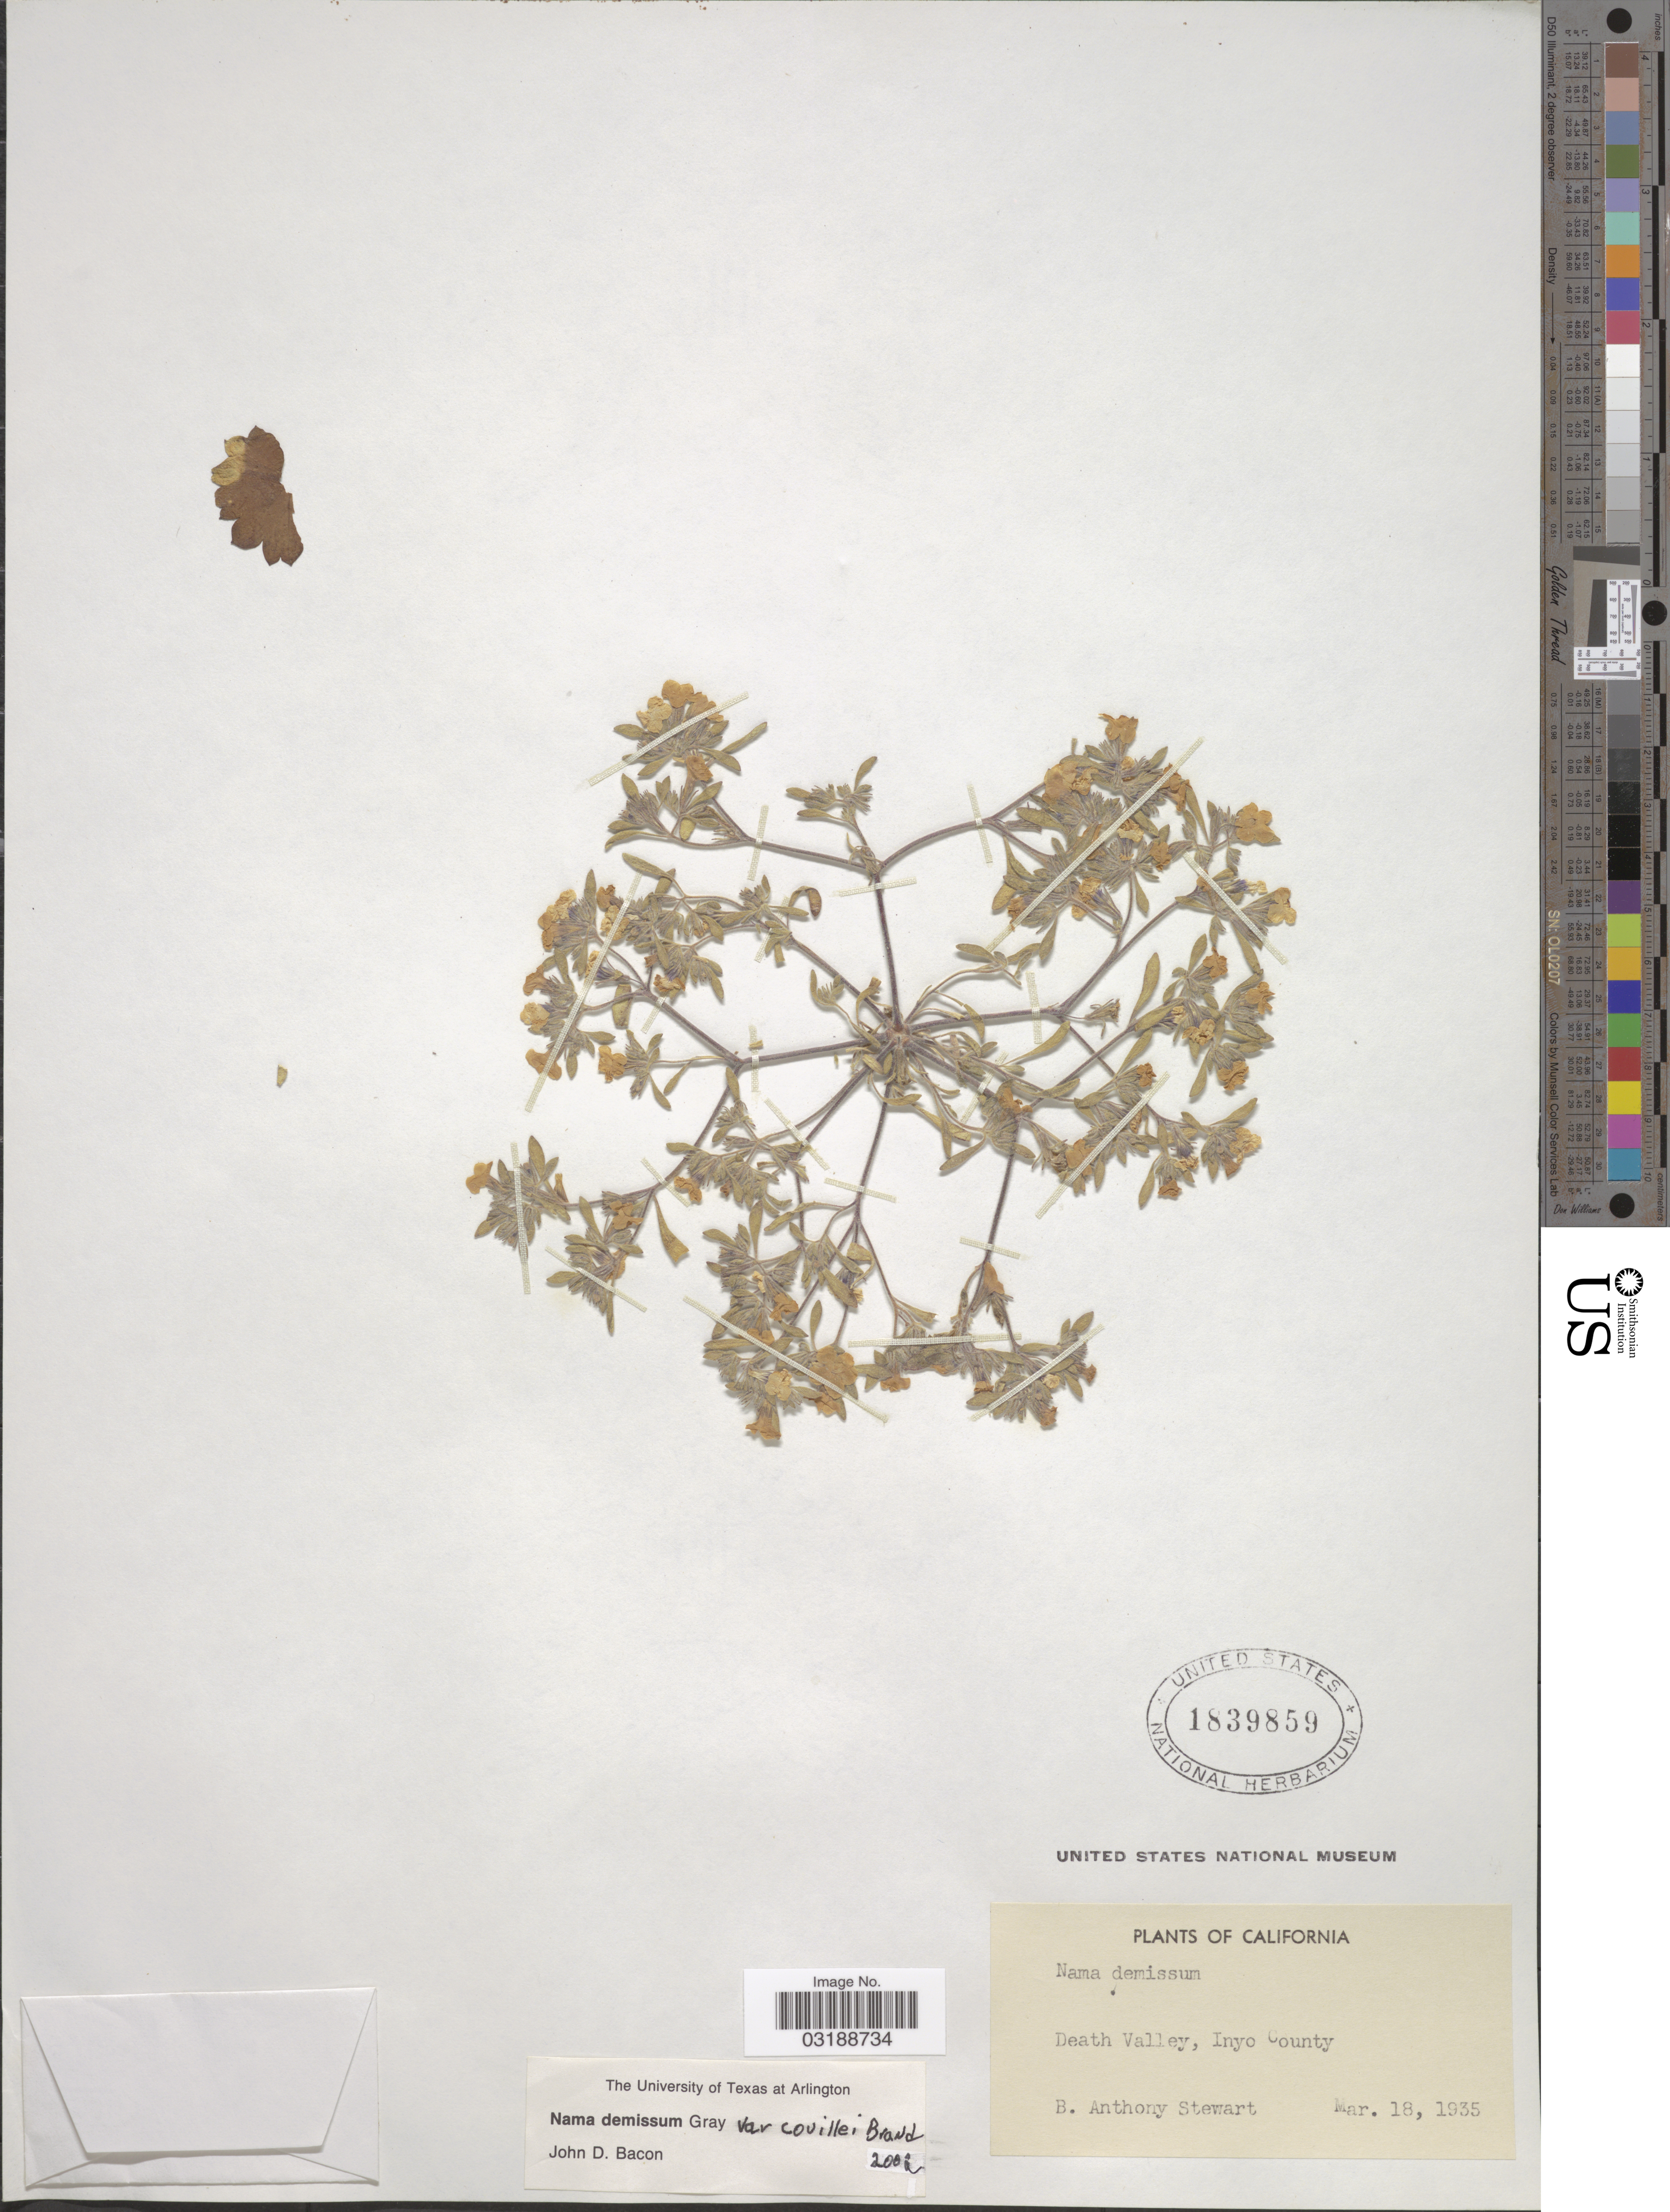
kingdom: Plantae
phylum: Tracheophyta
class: Magnoliopsida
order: Boraginales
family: Namaceae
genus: Nama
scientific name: Nama demissum var. covillei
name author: Brand in Engl.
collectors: B. Stewart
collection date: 1935-03-18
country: United States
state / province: California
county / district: Inyo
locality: Death Valley, Inyo County.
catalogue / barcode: US 1839859